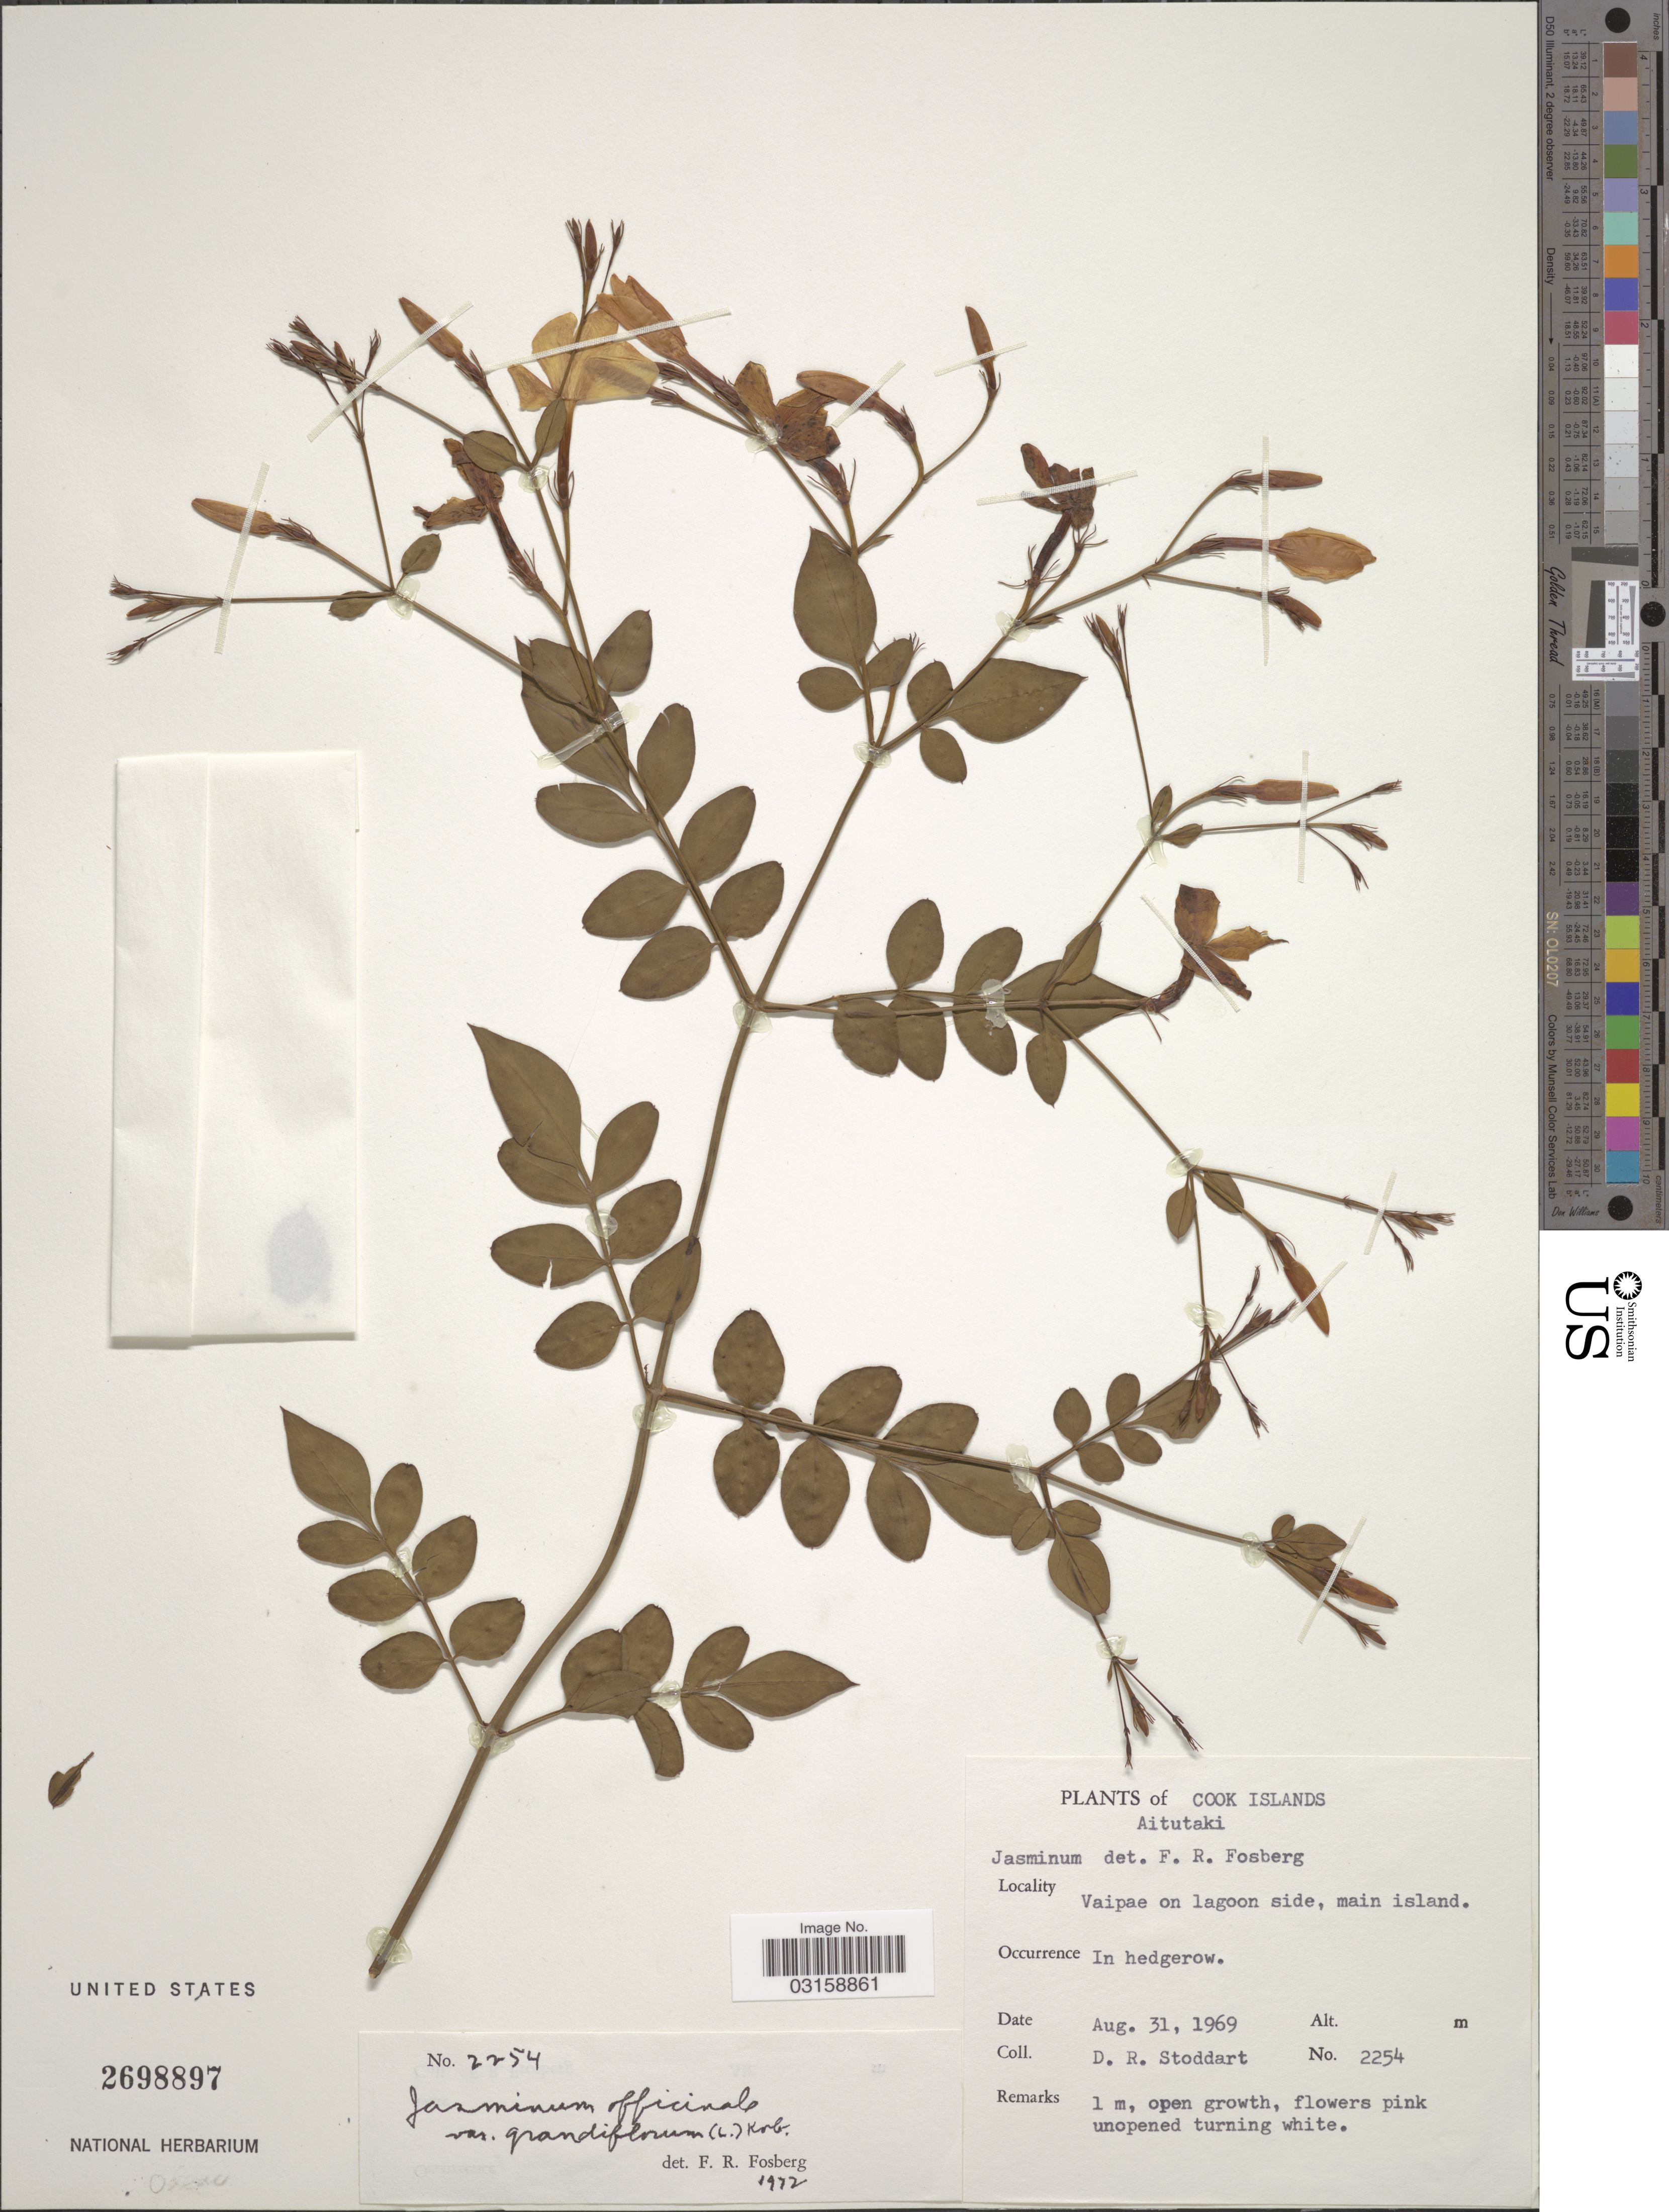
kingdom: Plantae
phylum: Tracheophyta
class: Magnoliopsida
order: Lamiales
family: Oleaceae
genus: Jasminum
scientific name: Jasminum officinale var. grandiflorum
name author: (L.) Stokes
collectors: D. R. Stoddart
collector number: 2254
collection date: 1969-08-31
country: Cook Islands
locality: Aitutaki. Vaipae on lagoon side, main island.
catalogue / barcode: US 2698897